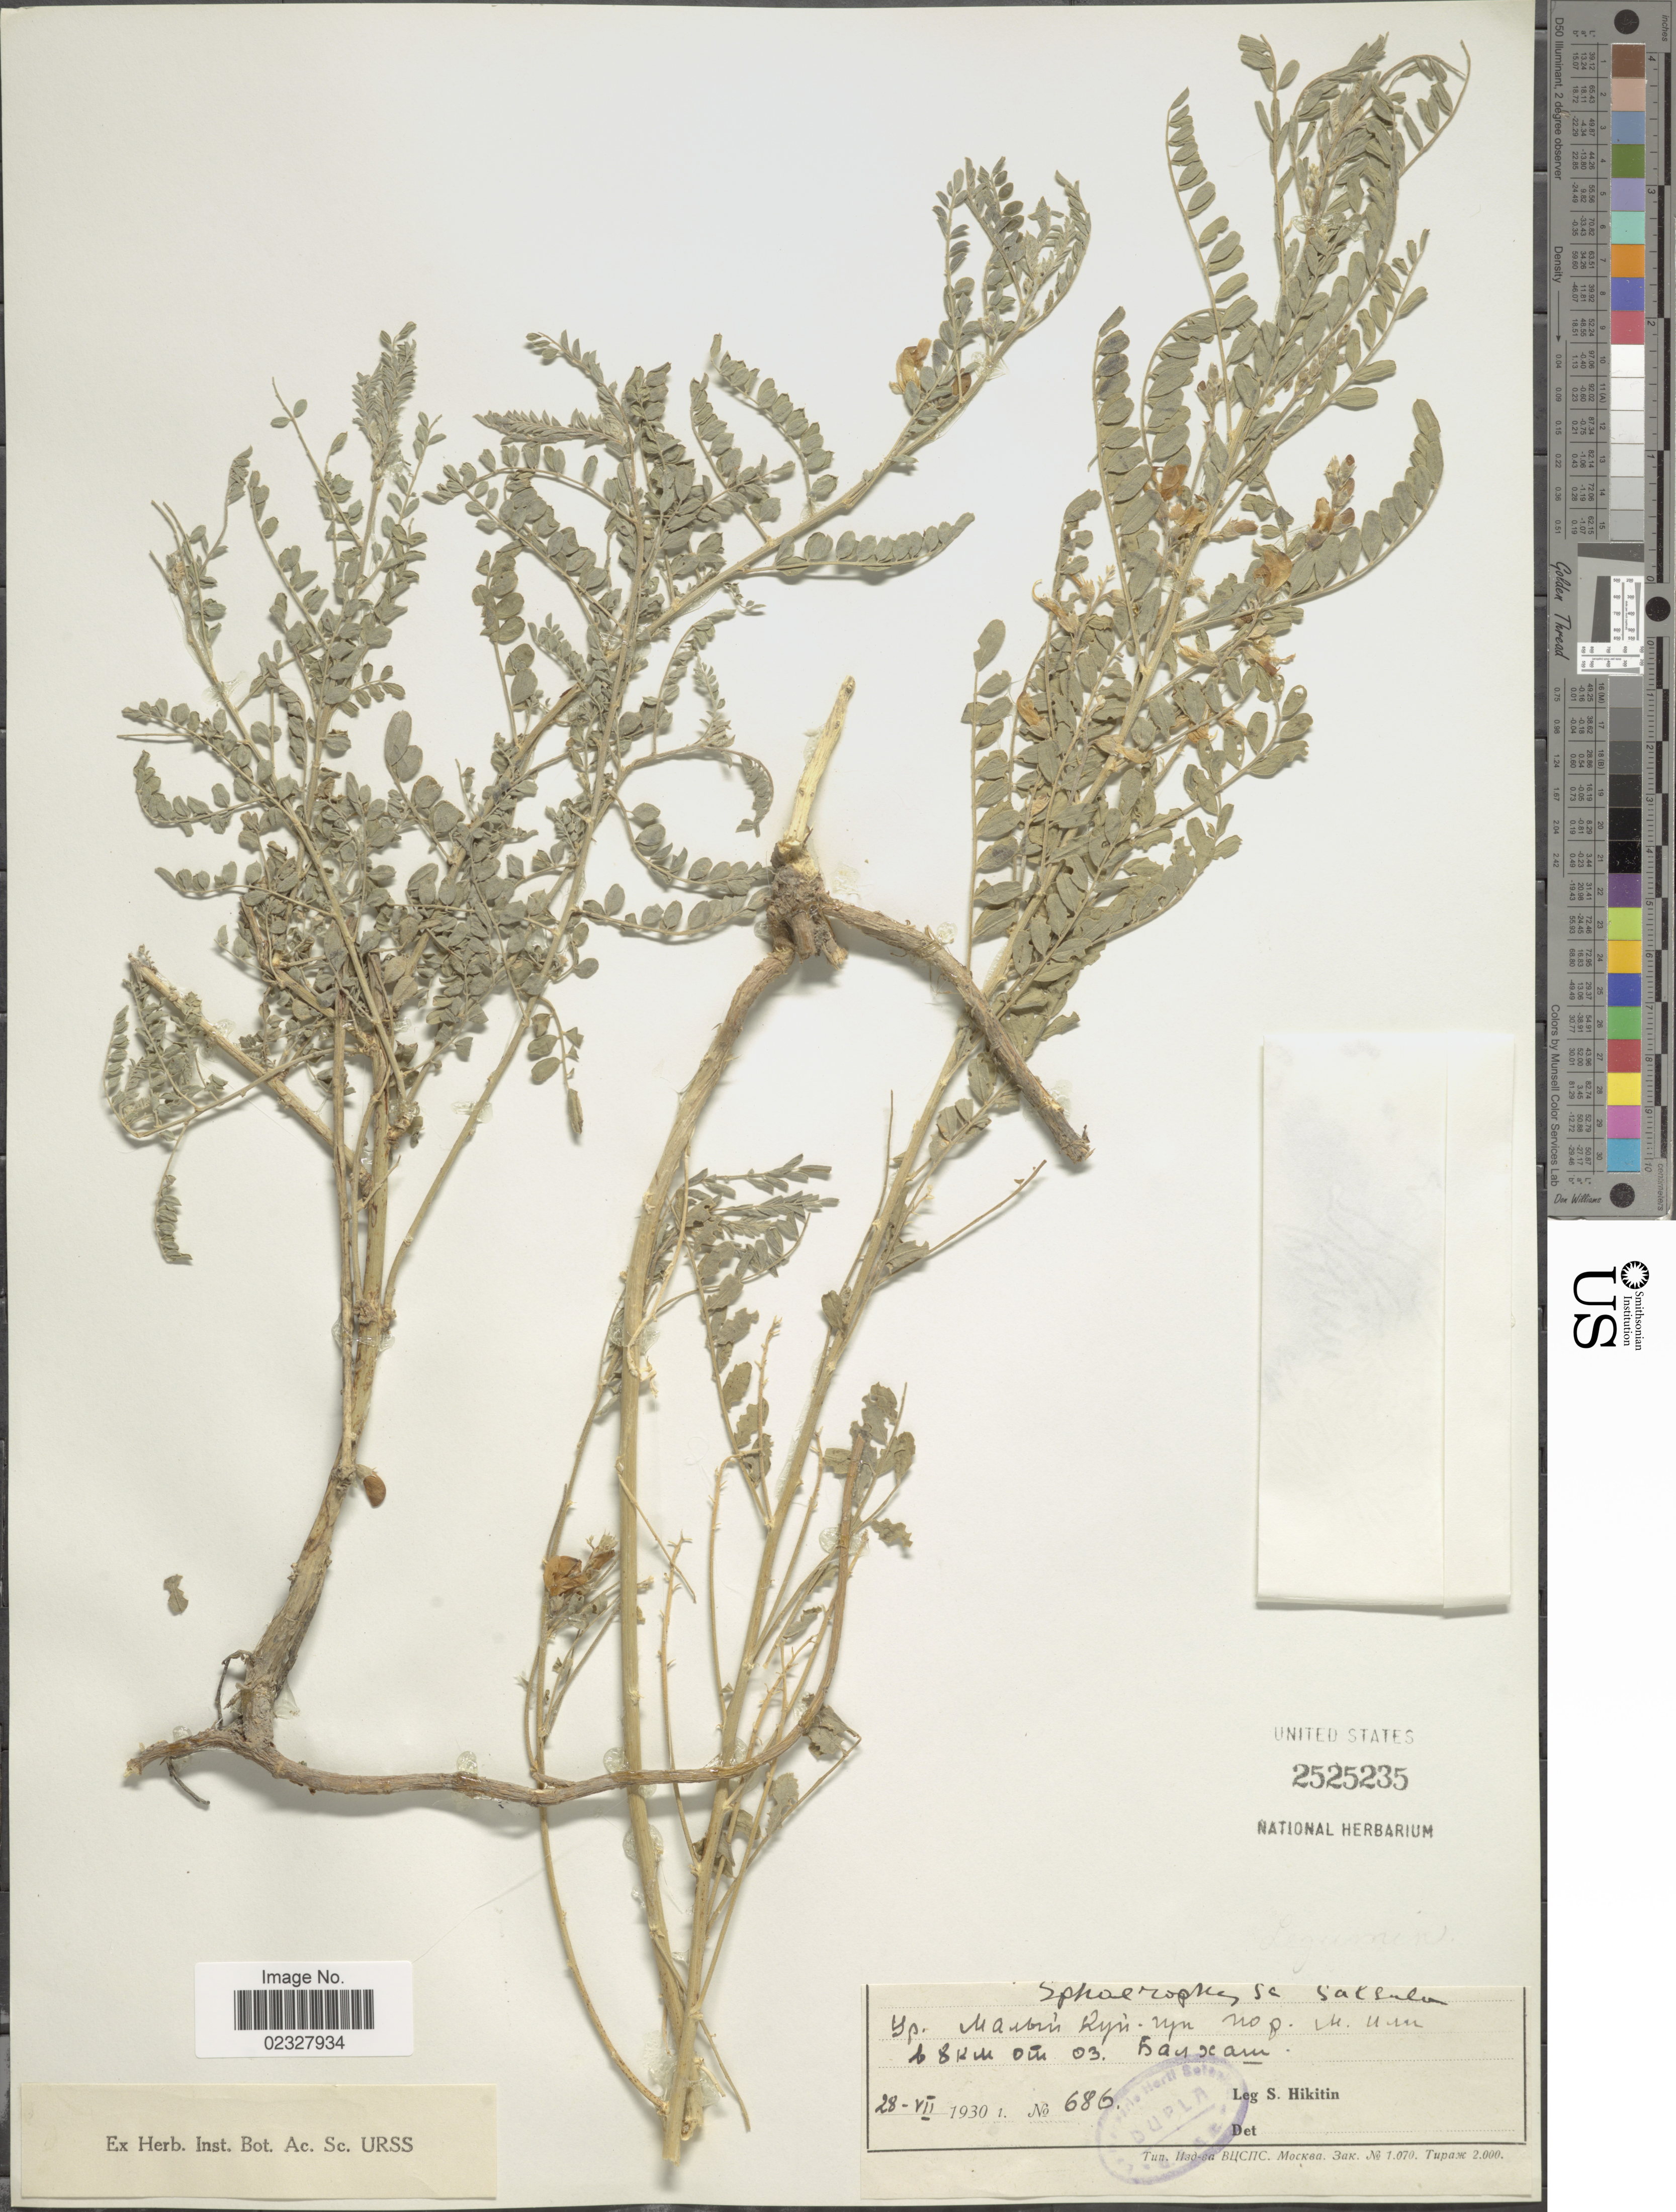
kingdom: Plantae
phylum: Tracheophyta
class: Magnoliopsida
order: Fabales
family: Fabaceae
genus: Sphaerophysa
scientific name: Sphaerophysa salsula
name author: (Pall.) DC.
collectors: S. Hikitin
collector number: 686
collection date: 1930-07-28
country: Kazakhstan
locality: Lake Balkhash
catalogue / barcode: US 2525235